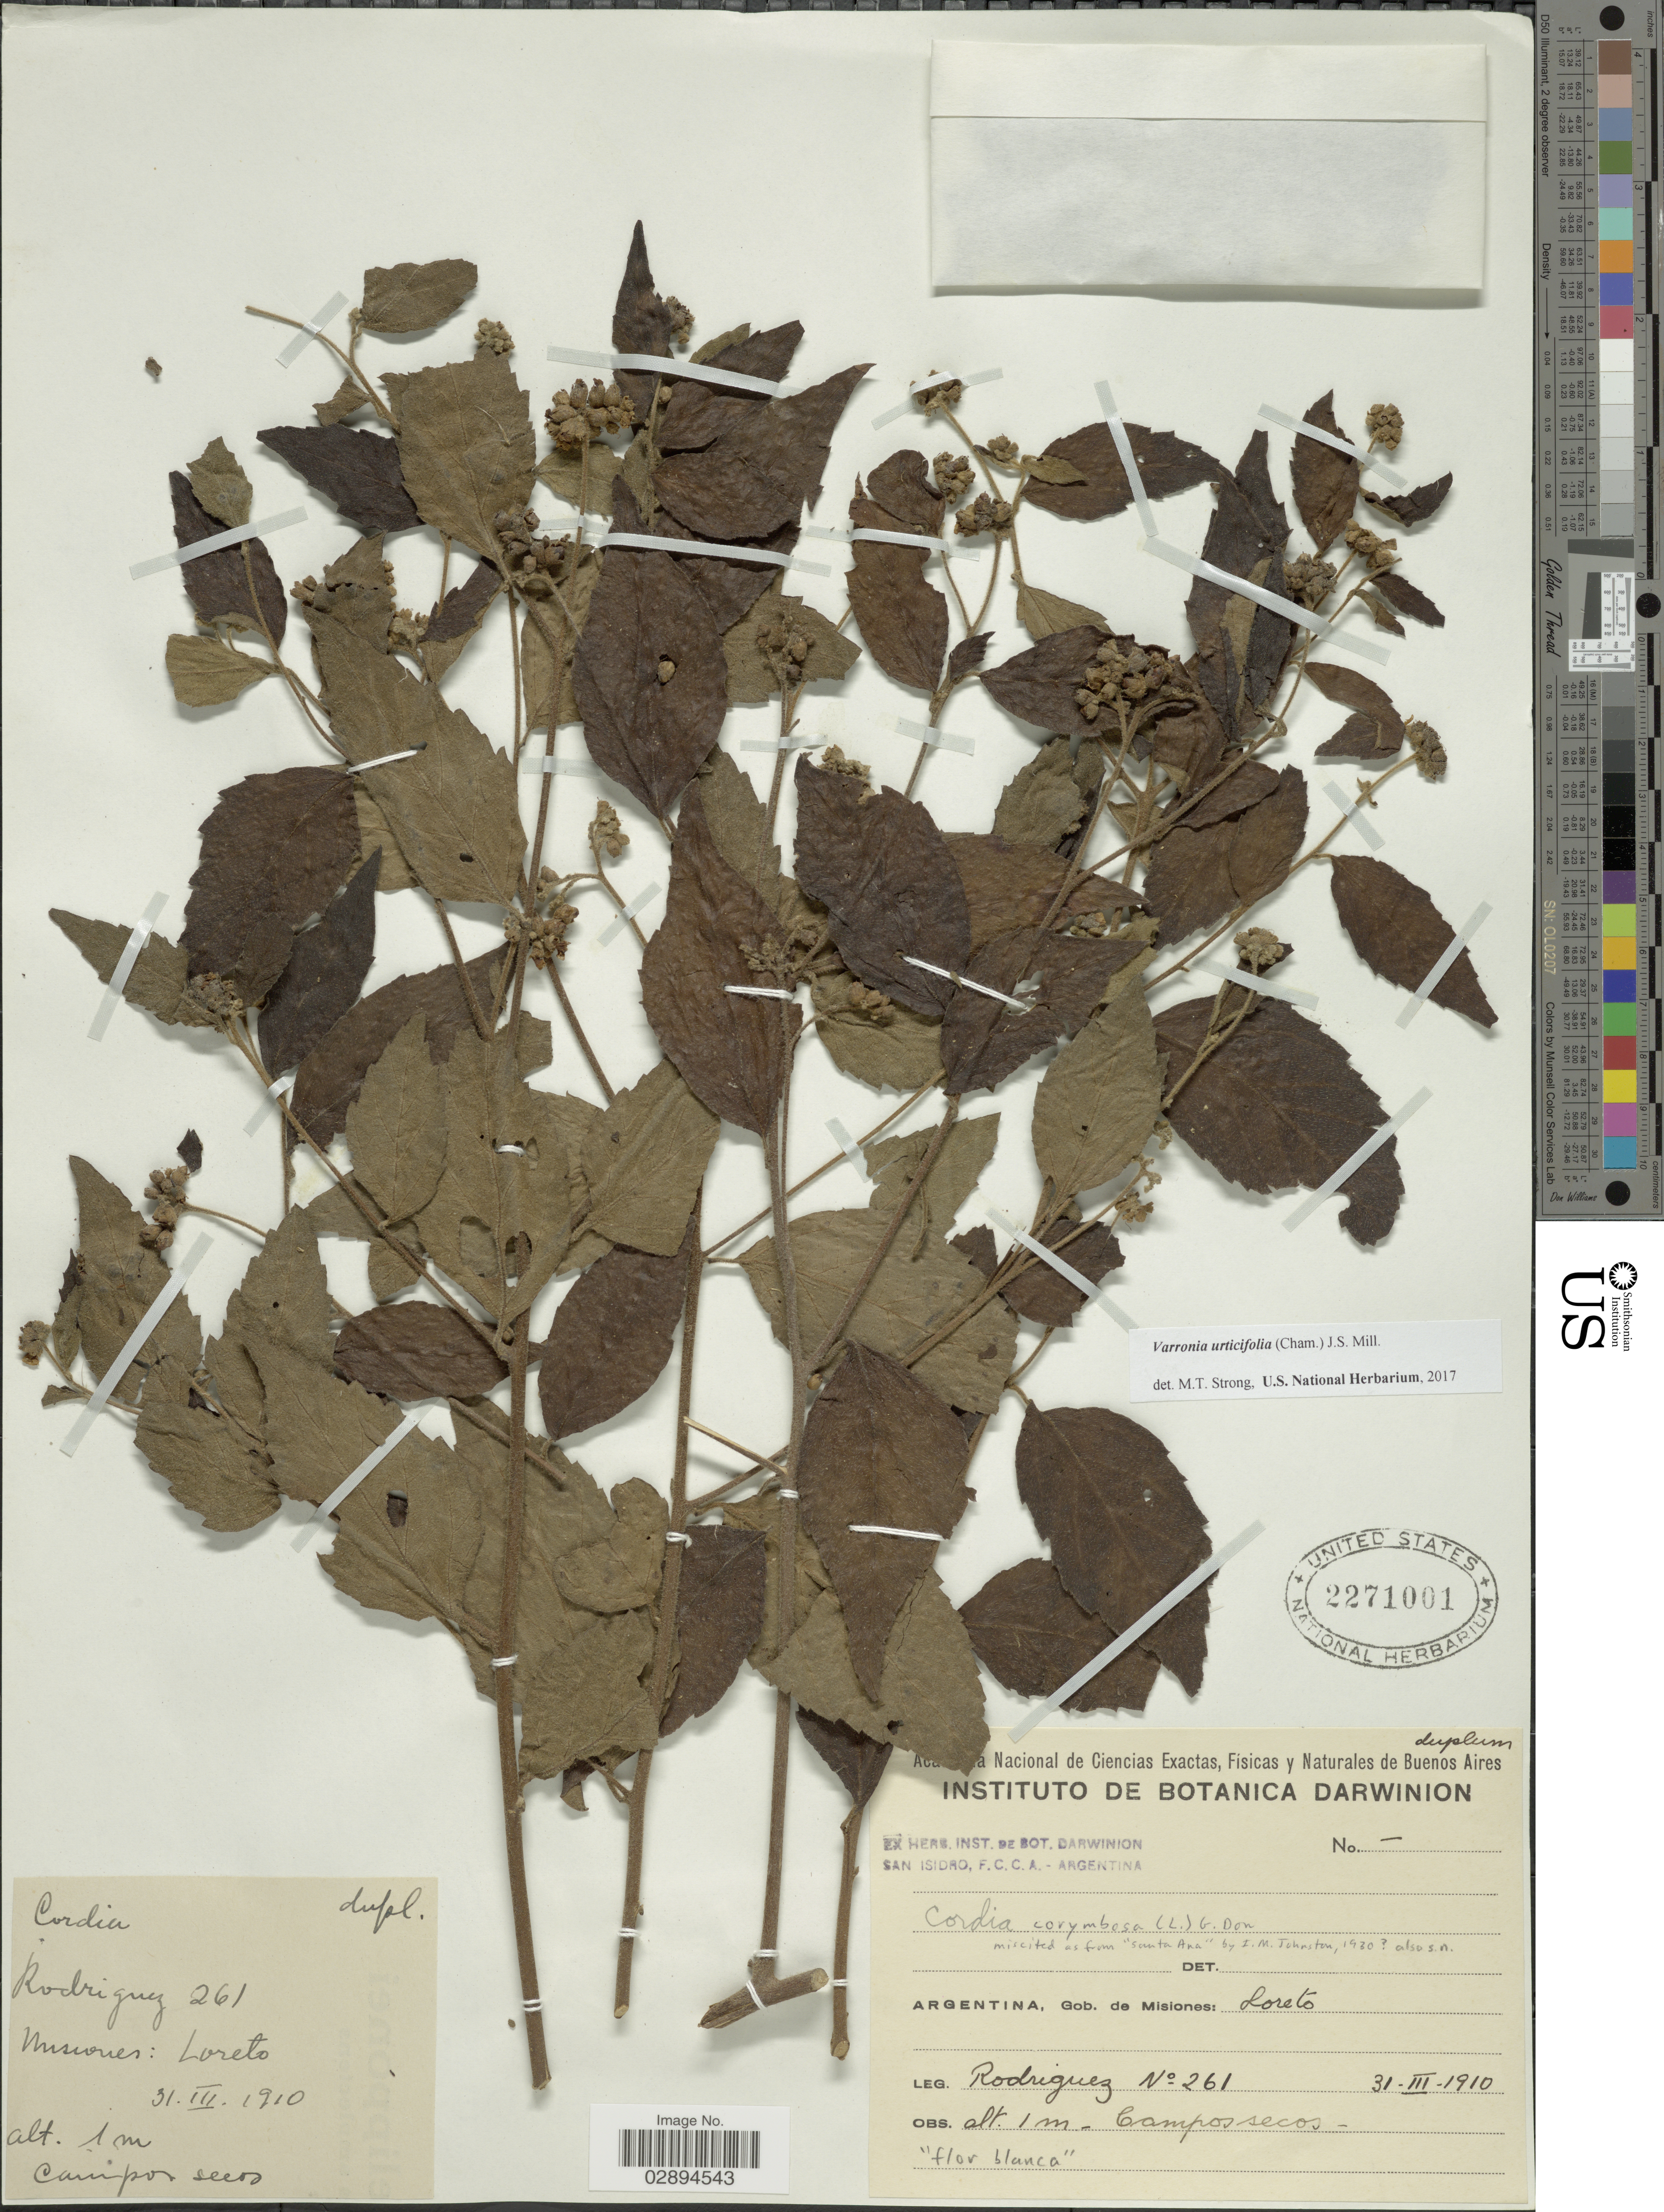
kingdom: Plantae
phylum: Tracheophyta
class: Magnoliopsida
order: Boraginales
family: Cordiaceae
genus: Varronia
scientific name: Varronia urticifolia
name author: (Cham.) J.S. Mill.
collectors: Rodriguez, --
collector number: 261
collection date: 1910-03-31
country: Argentina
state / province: Misiones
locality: Gob. de Misiones: Loreto.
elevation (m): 1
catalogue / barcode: US 2271001